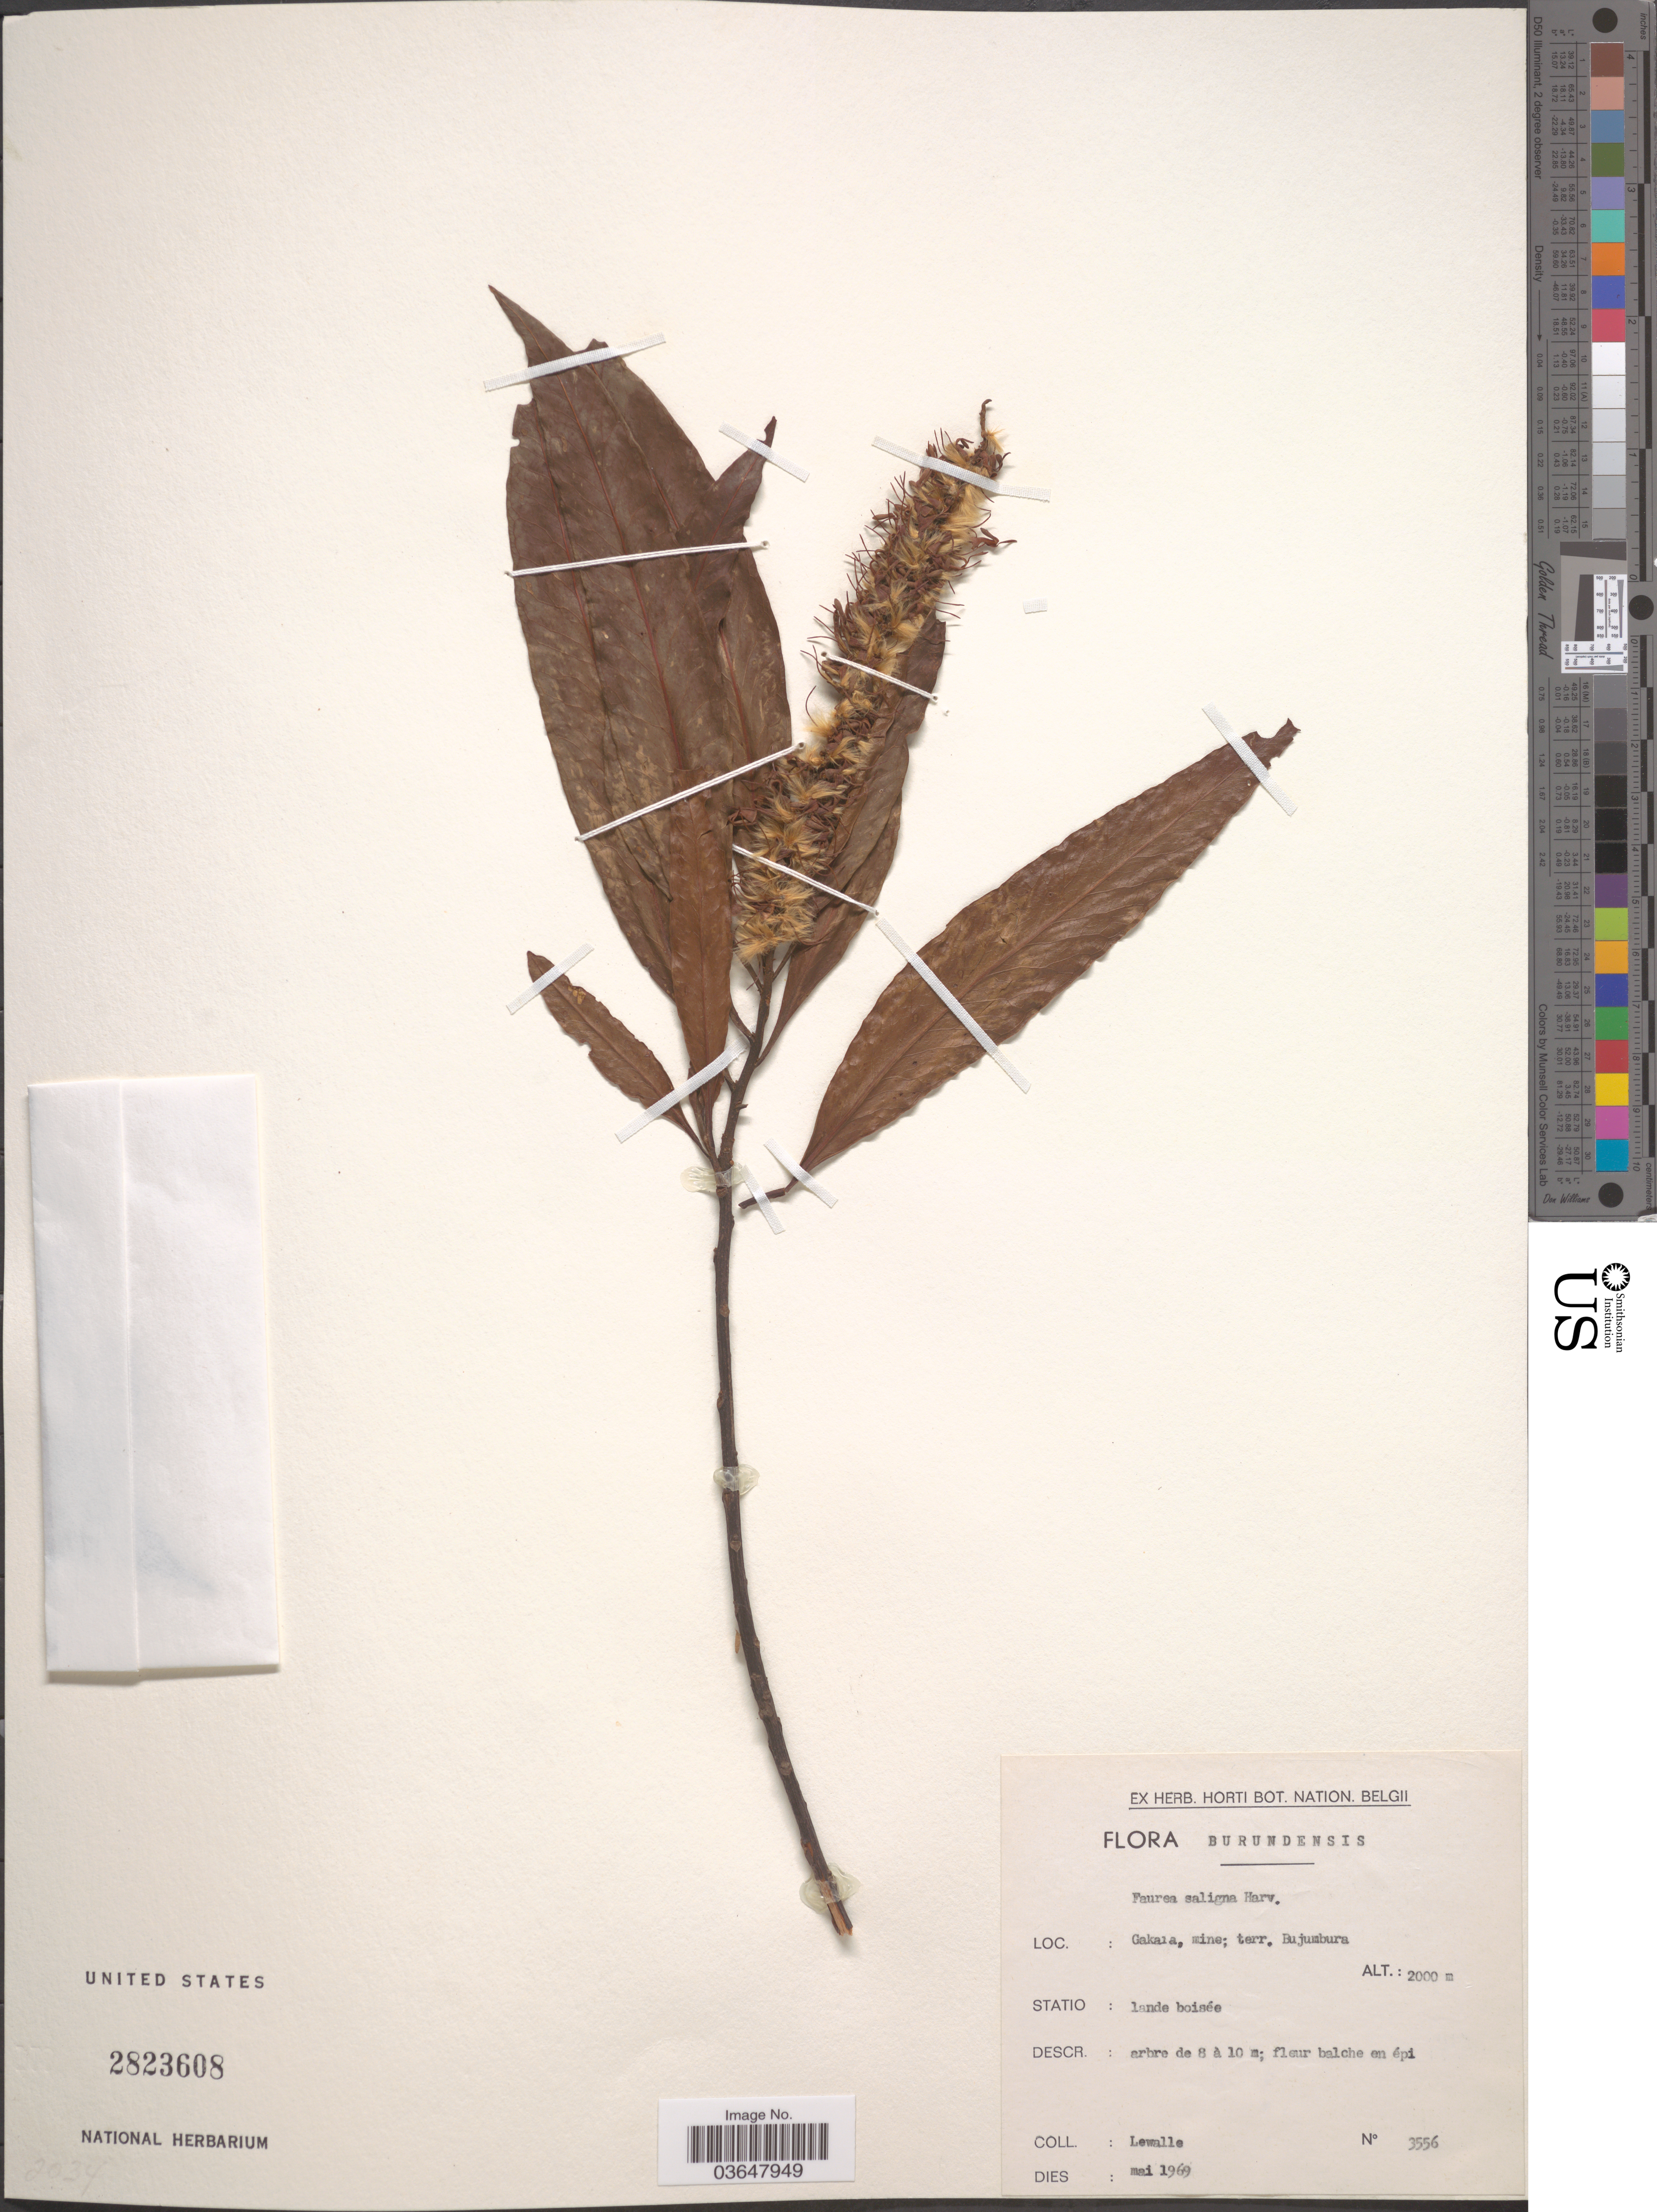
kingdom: Plantae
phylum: Tracheophyta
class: Magnoliopsida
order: Proteales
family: Proteaceae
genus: Faurea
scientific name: Faurea saligna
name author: Harv.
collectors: Lewalle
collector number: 3556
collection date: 1969-05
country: Burundi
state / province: Bujumura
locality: Burundensis. Gakaia, mine; terr. Bujumbura. Statio: lande boisée.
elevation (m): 2000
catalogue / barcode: US 2823608